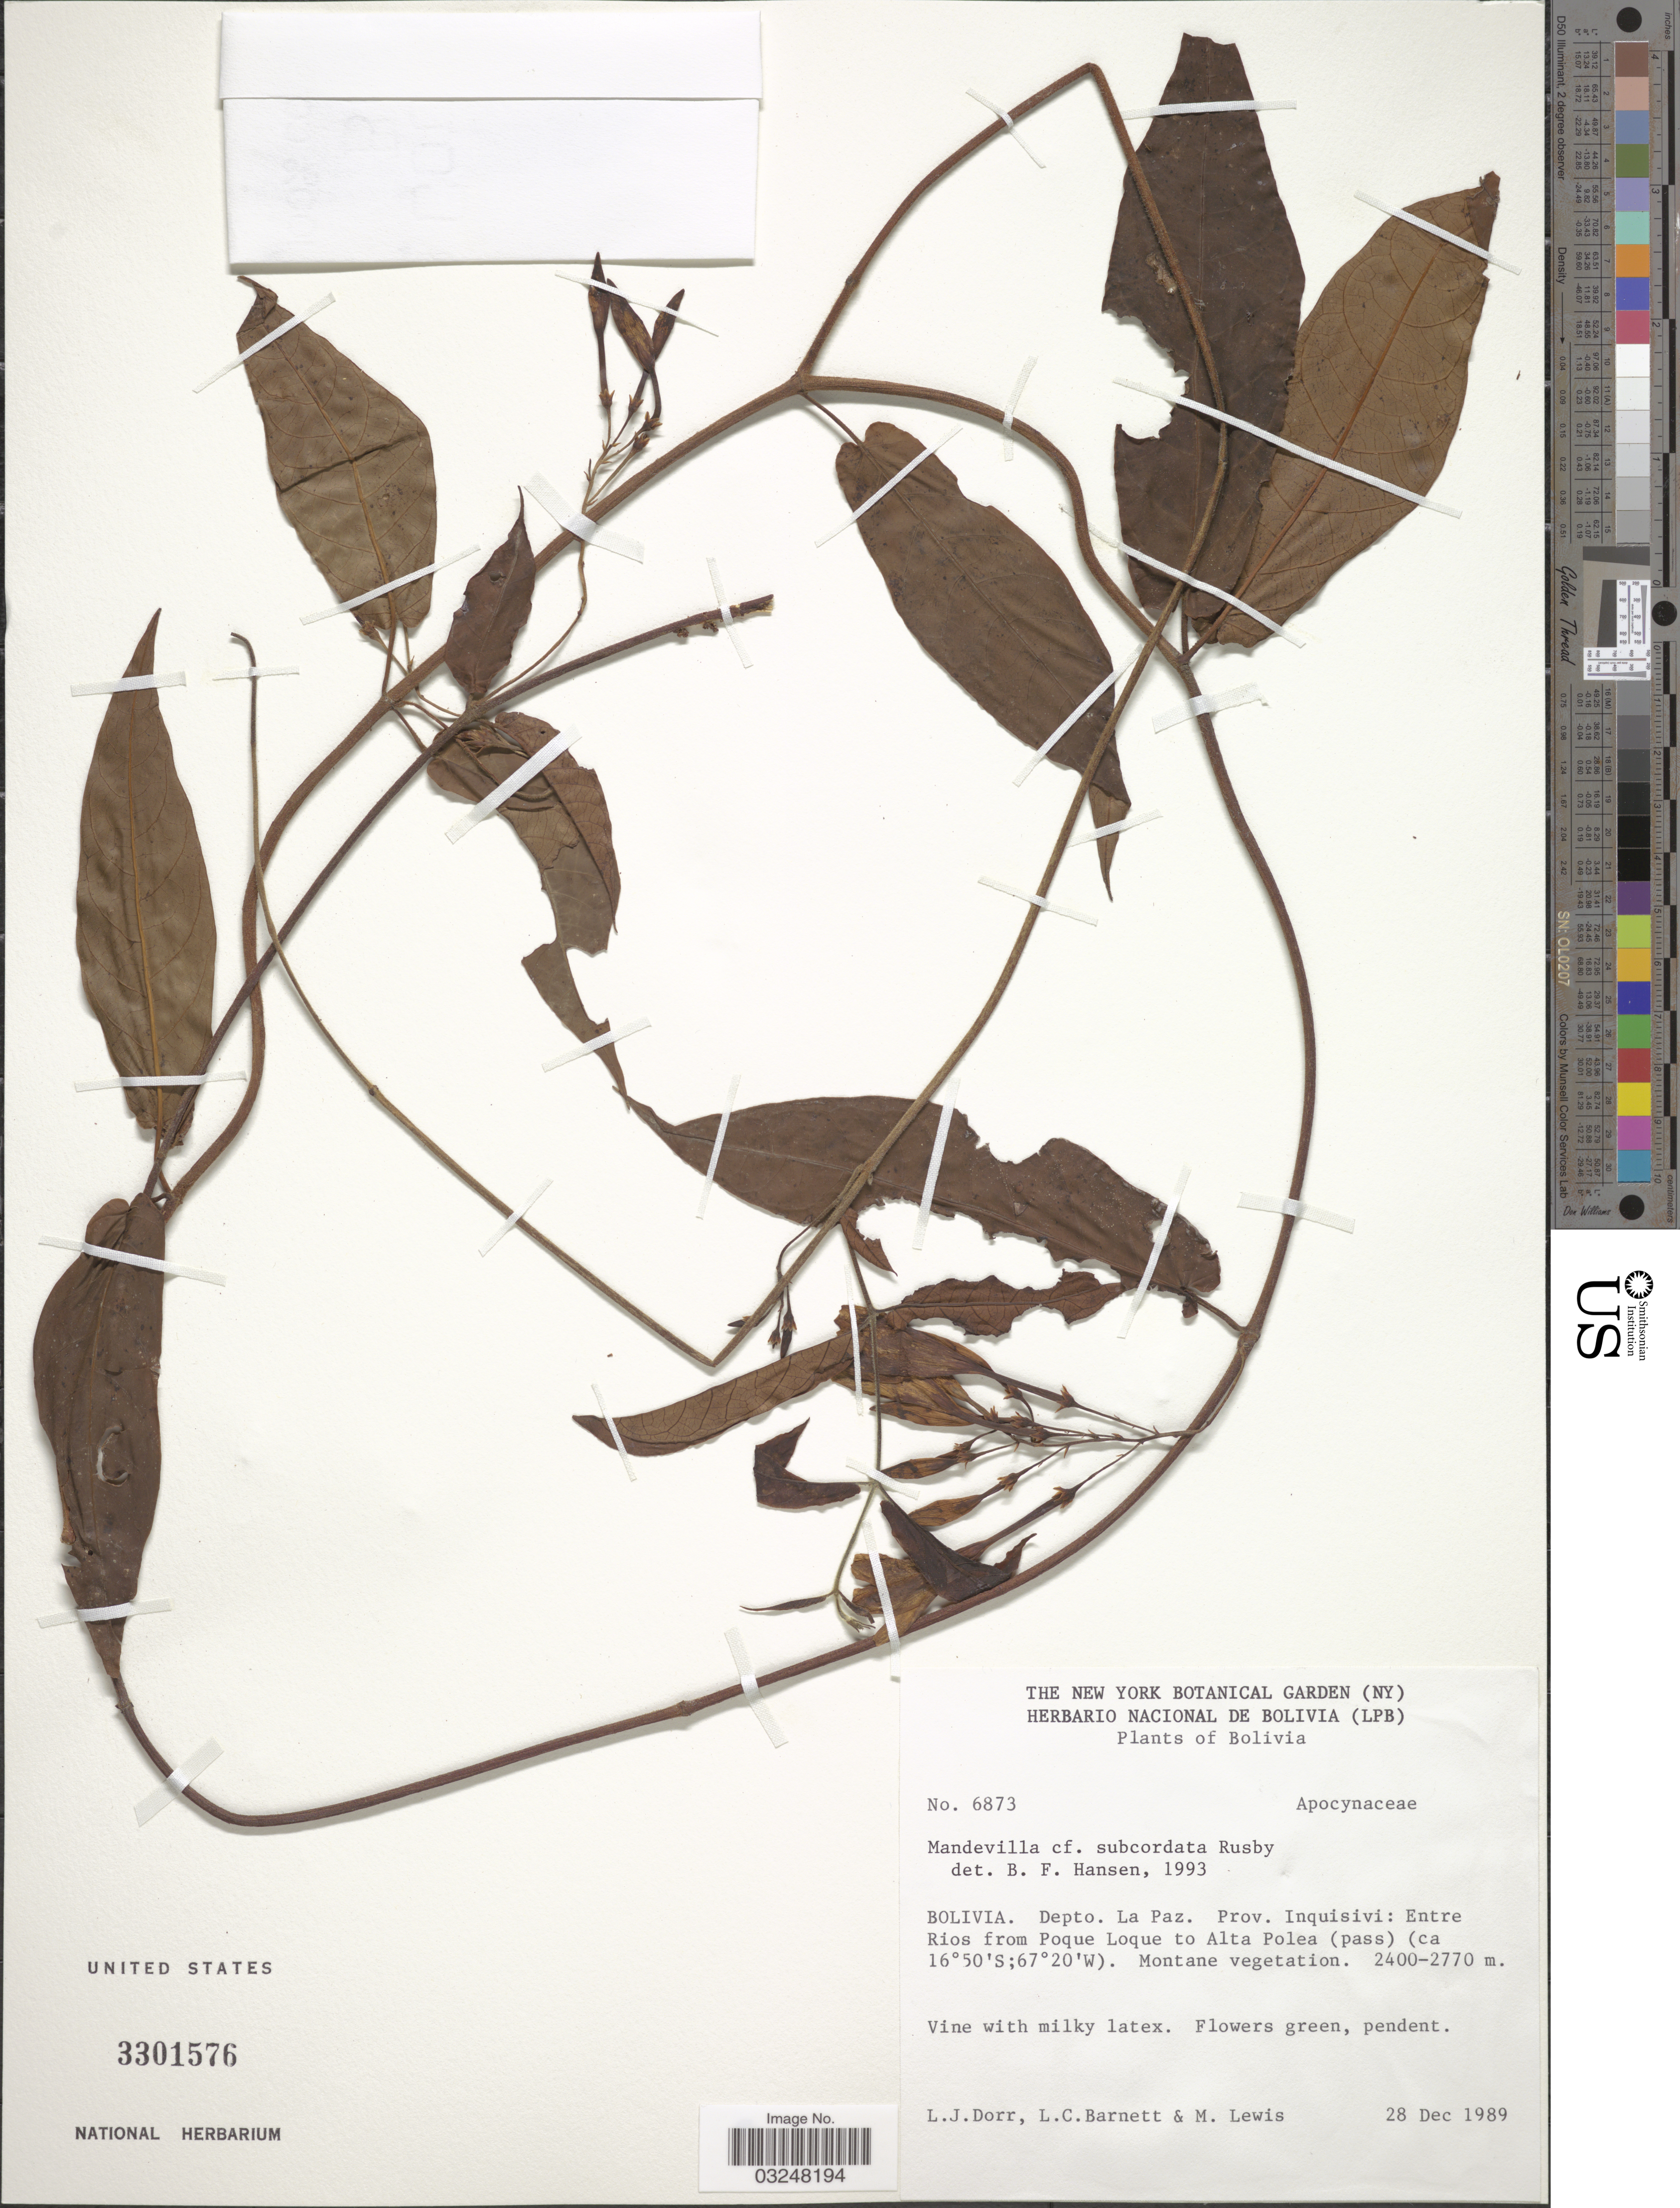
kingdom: Plantae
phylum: Tracheophyta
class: Magnoliopsida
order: Gentianales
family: Apocynaceae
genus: Mandevilla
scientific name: Mandevilla subcordata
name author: Rusby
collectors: L. J. Dorr, L. C. Barnett & M. Lewis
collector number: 6873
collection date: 1989-12-28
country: Bolivia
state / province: La Paz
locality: Depto. La Paz. Prov. Inquisivi: Entre Rios from Poque Loque to Alta Polea (pass).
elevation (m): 2400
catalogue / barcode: US 3301576